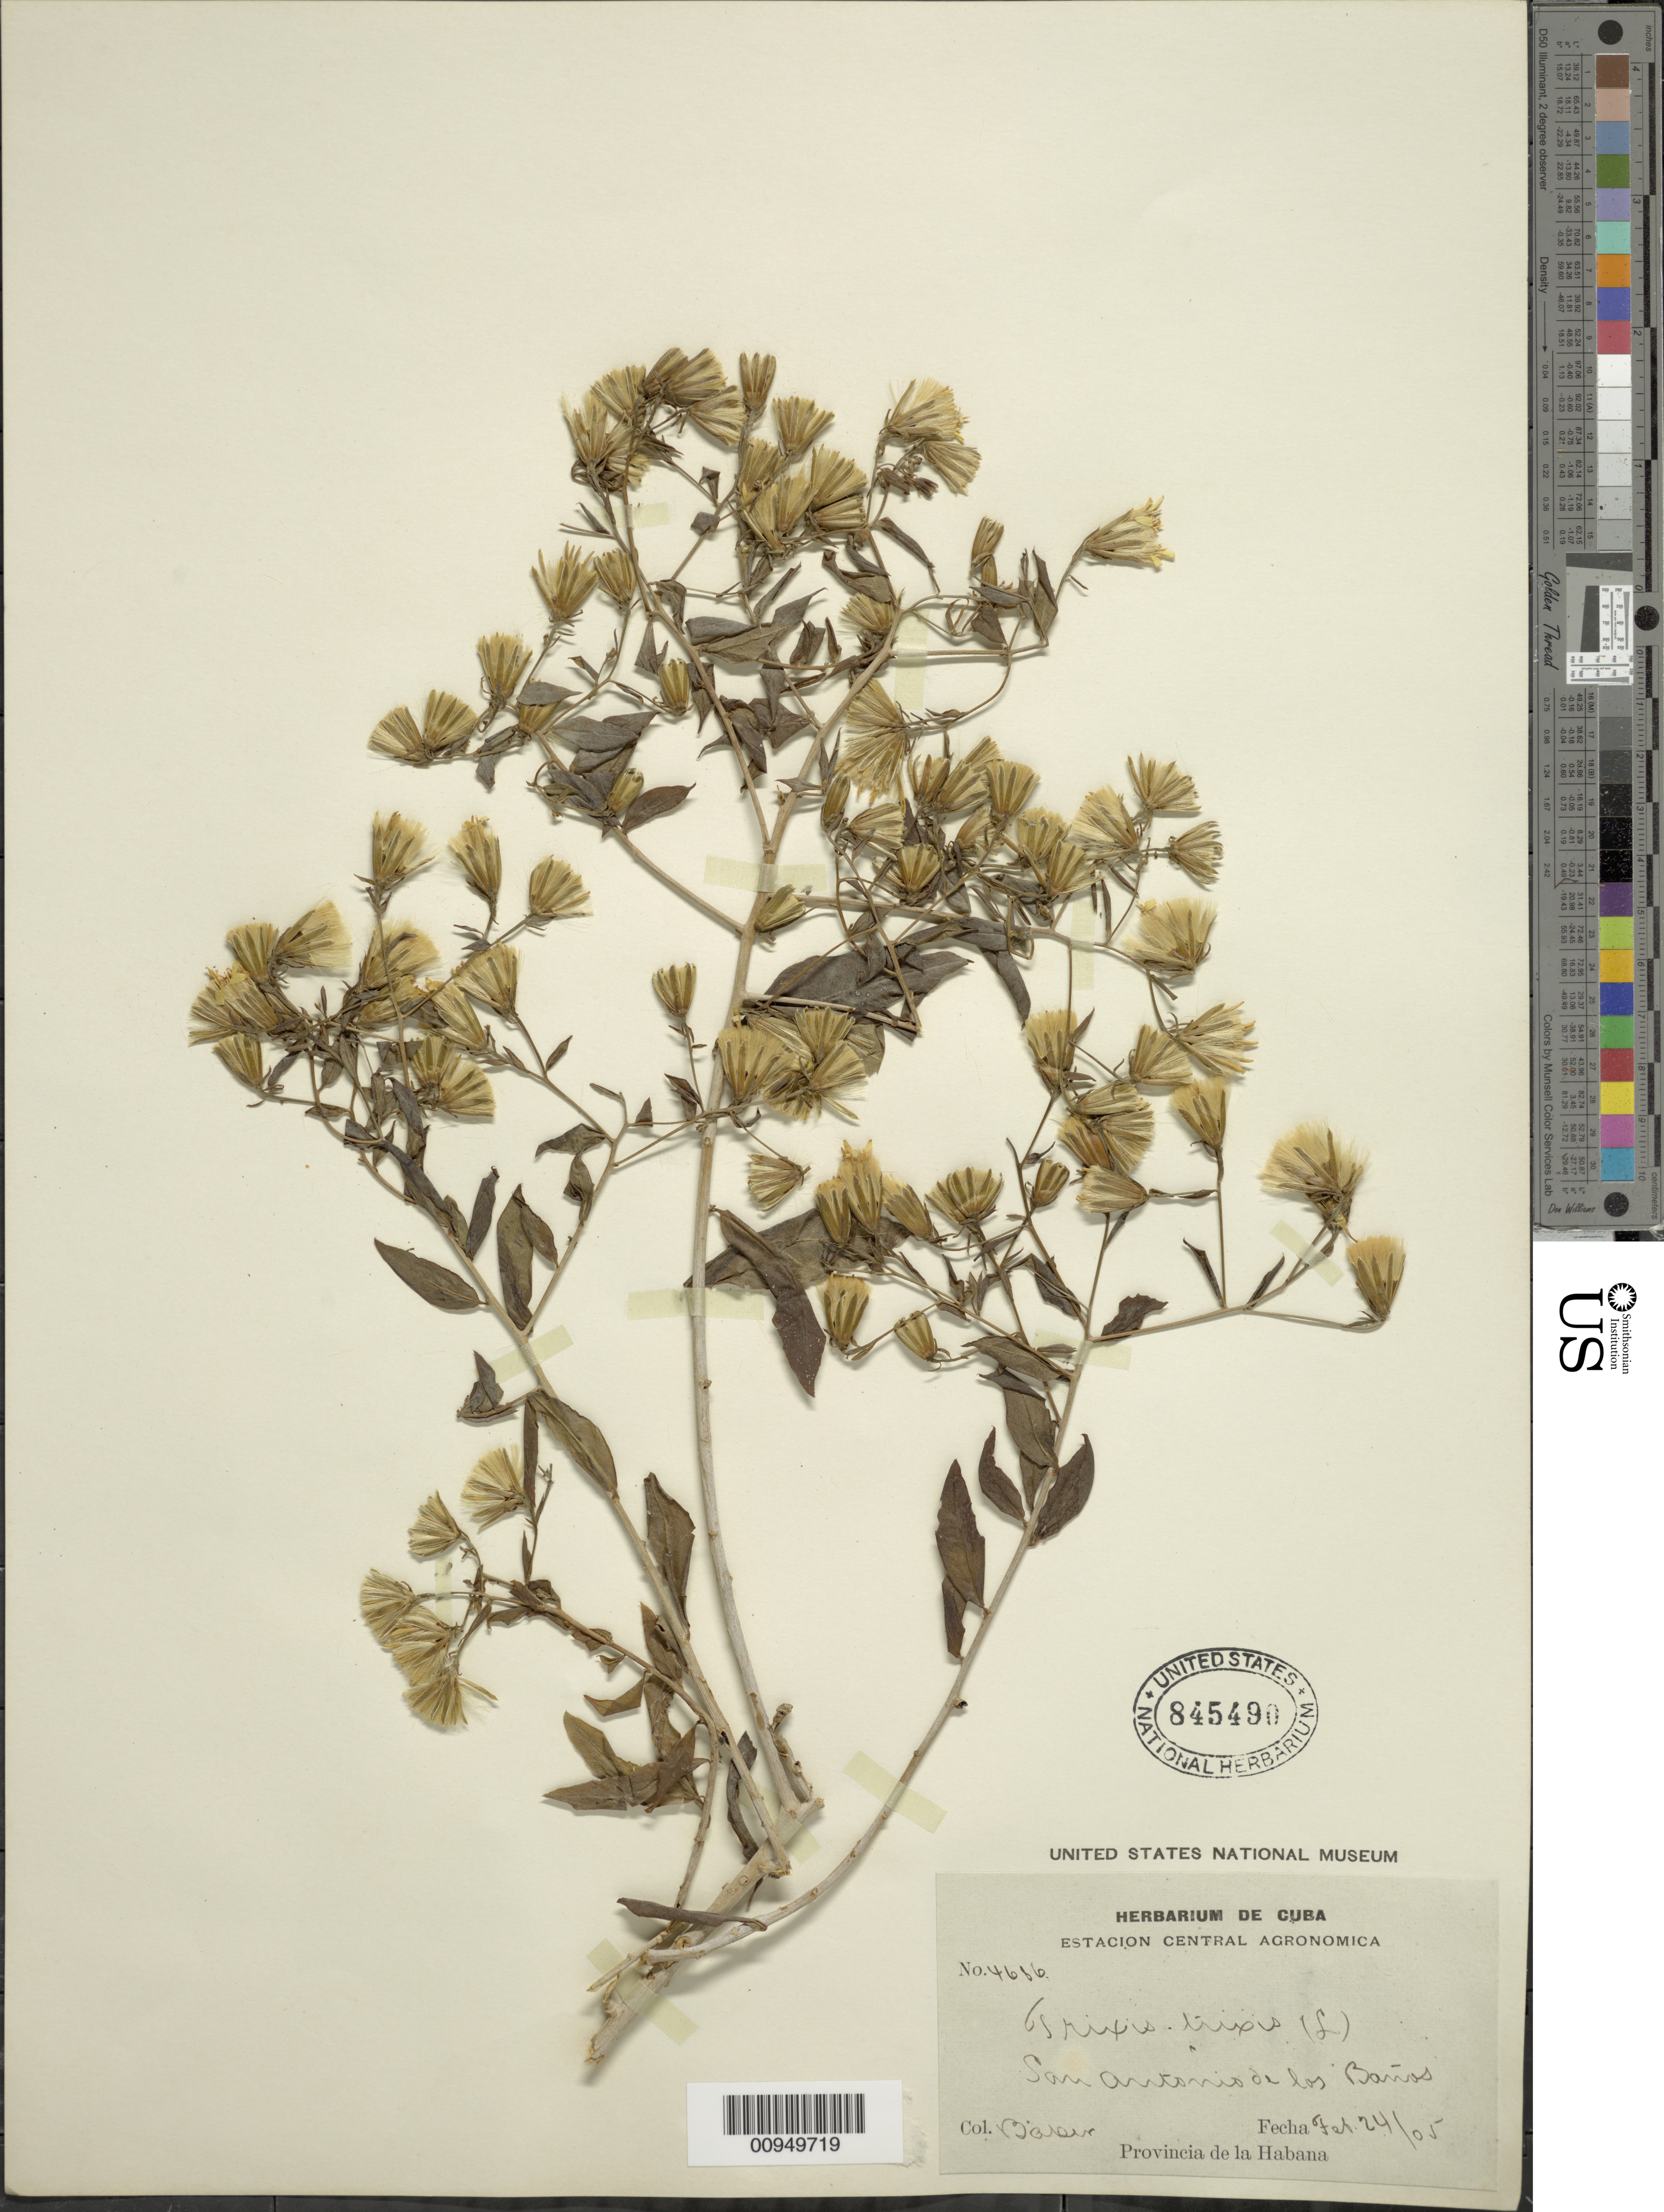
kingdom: Plantae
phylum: Tracheophyta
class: Magnoliopsida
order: Asterales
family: Asteraceae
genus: Trixis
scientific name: Trixis inula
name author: Crantz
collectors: C. F. Baker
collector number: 4686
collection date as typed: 24 Feb 1905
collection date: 1905-02-24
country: Cuba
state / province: Artemisa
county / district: Municipio de San Antonio de los Baños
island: Cuba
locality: San Antonio de los Baños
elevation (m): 60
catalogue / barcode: US 845490